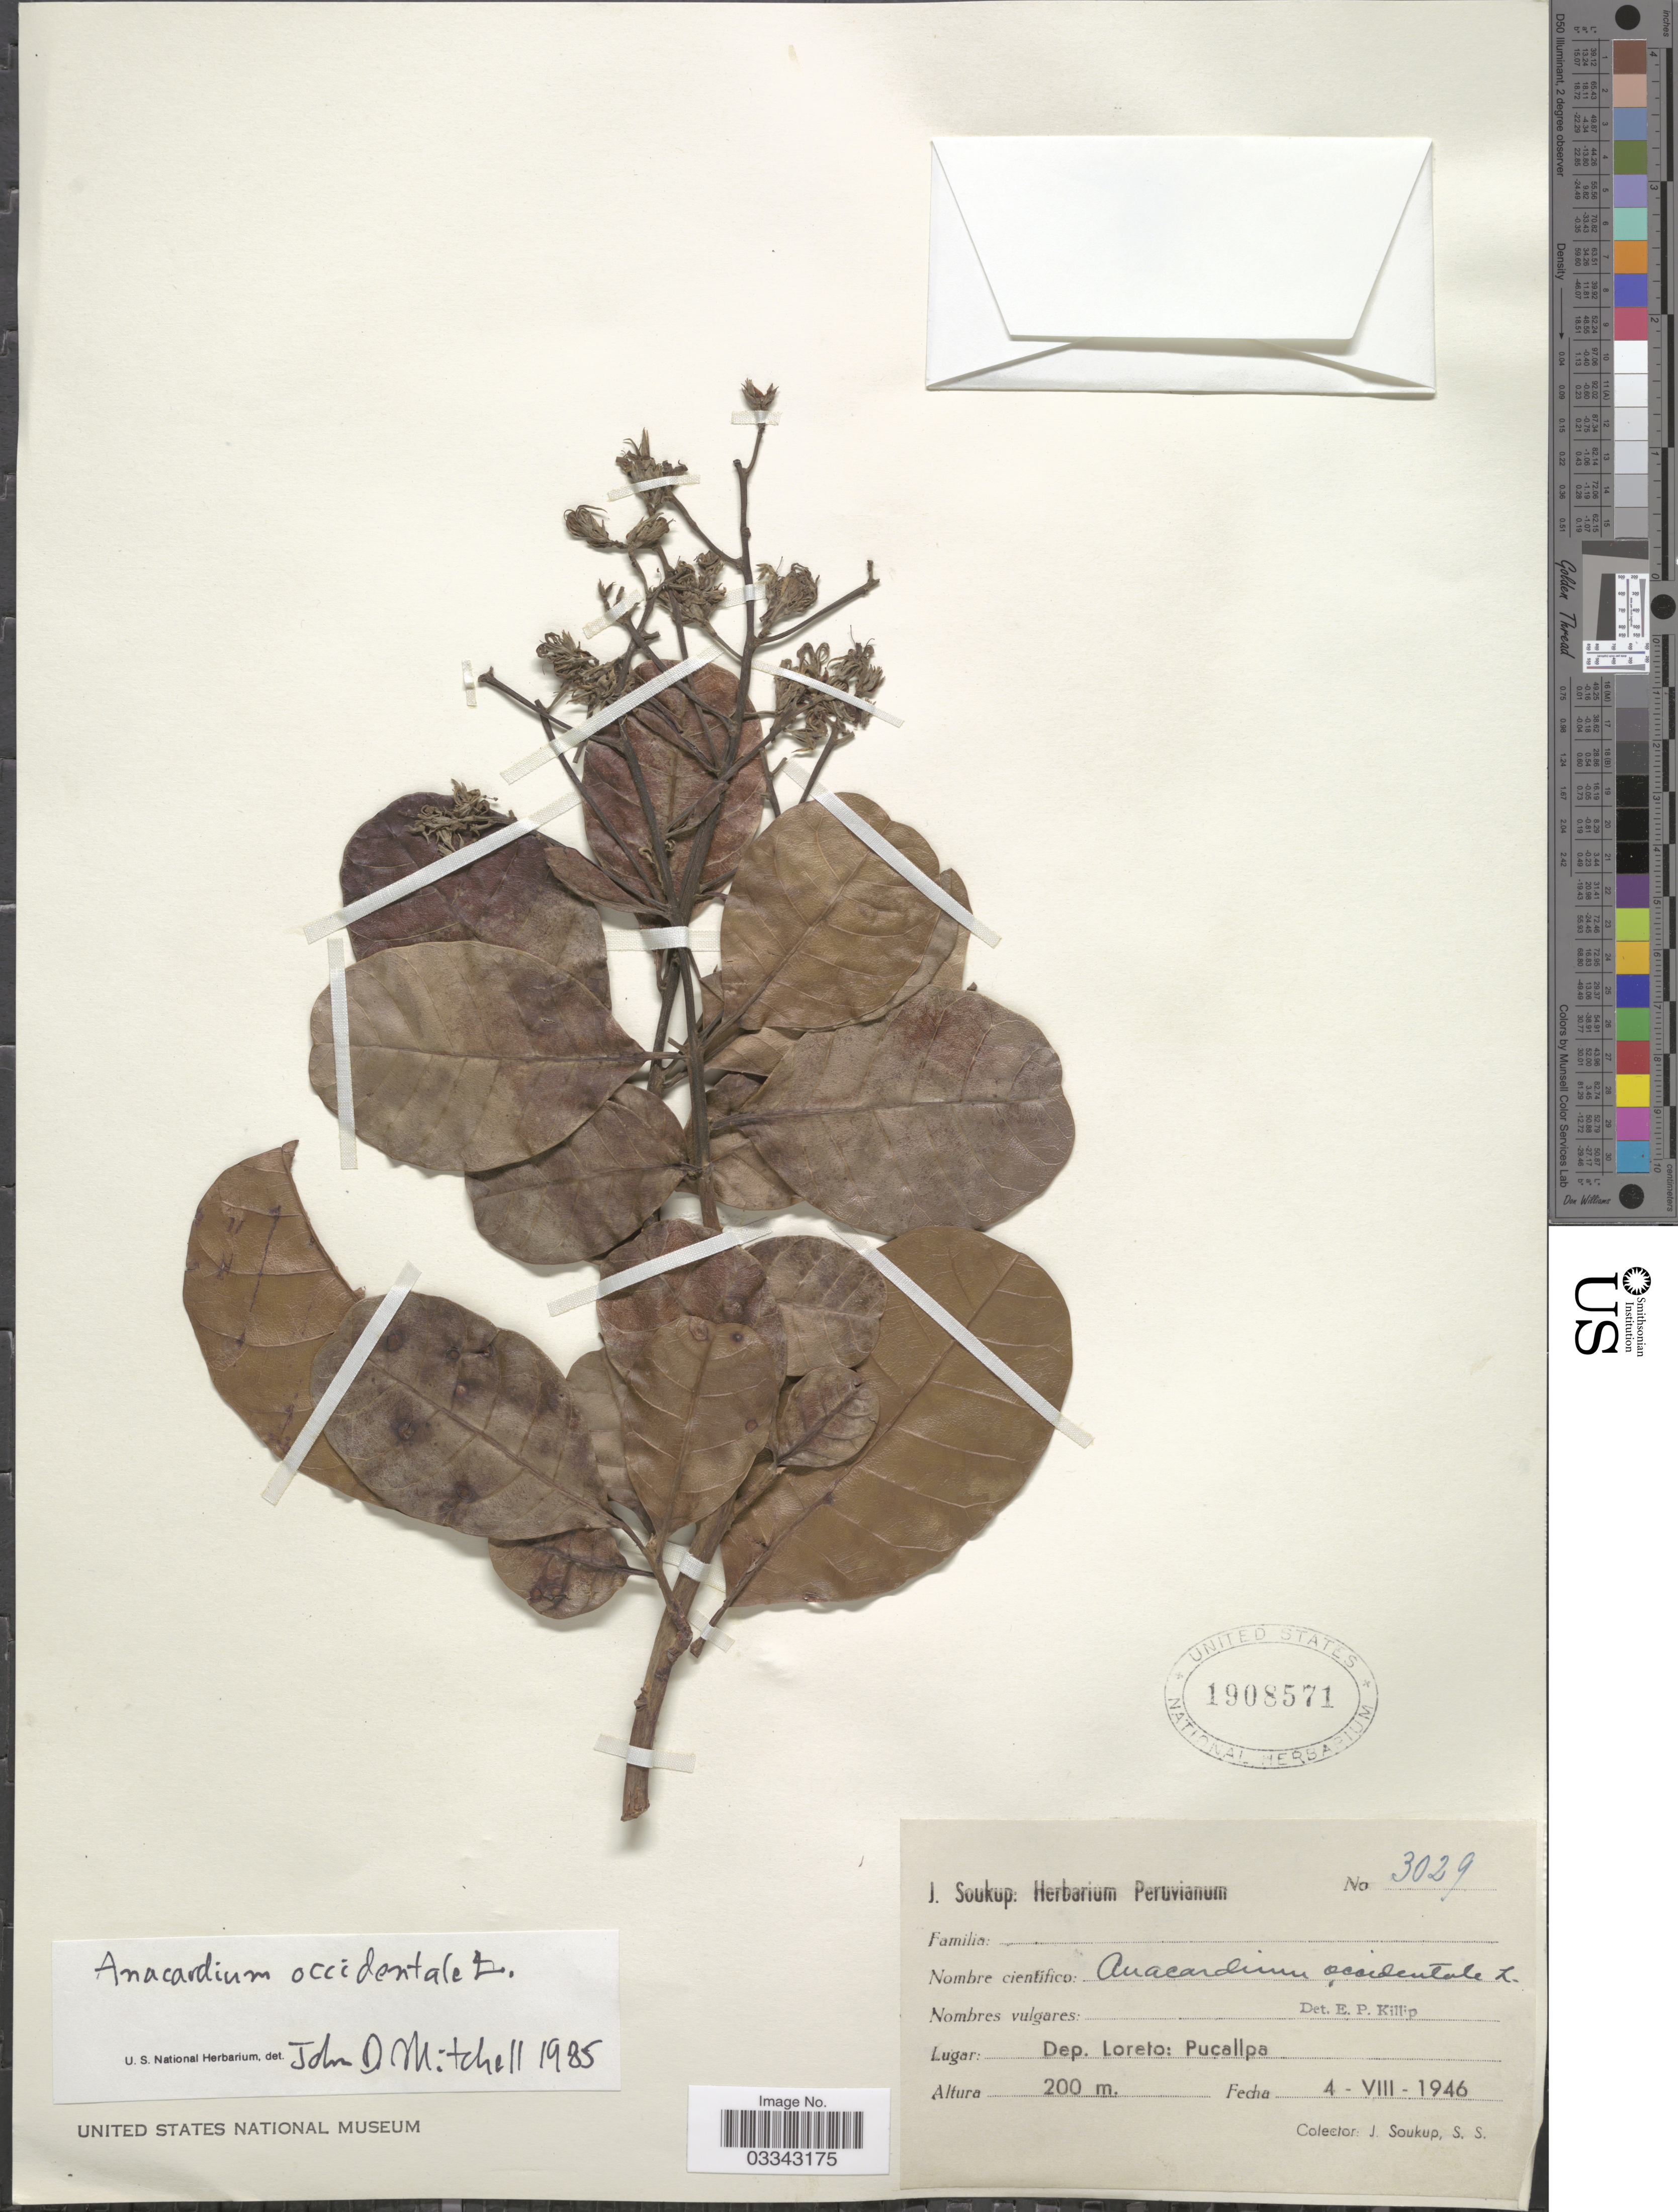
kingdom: Plantae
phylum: Tracheophyta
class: Magnoliopsida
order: Sapindales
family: Anacardiaceae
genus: Anacardium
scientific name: Anacardium occidentale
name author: L.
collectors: J. Soukup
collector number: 3029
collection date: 1946-08-04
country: Peru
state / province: Loreto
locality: Dep. Loreto: Pucallpa.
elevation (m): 200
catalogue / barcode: US 1908571